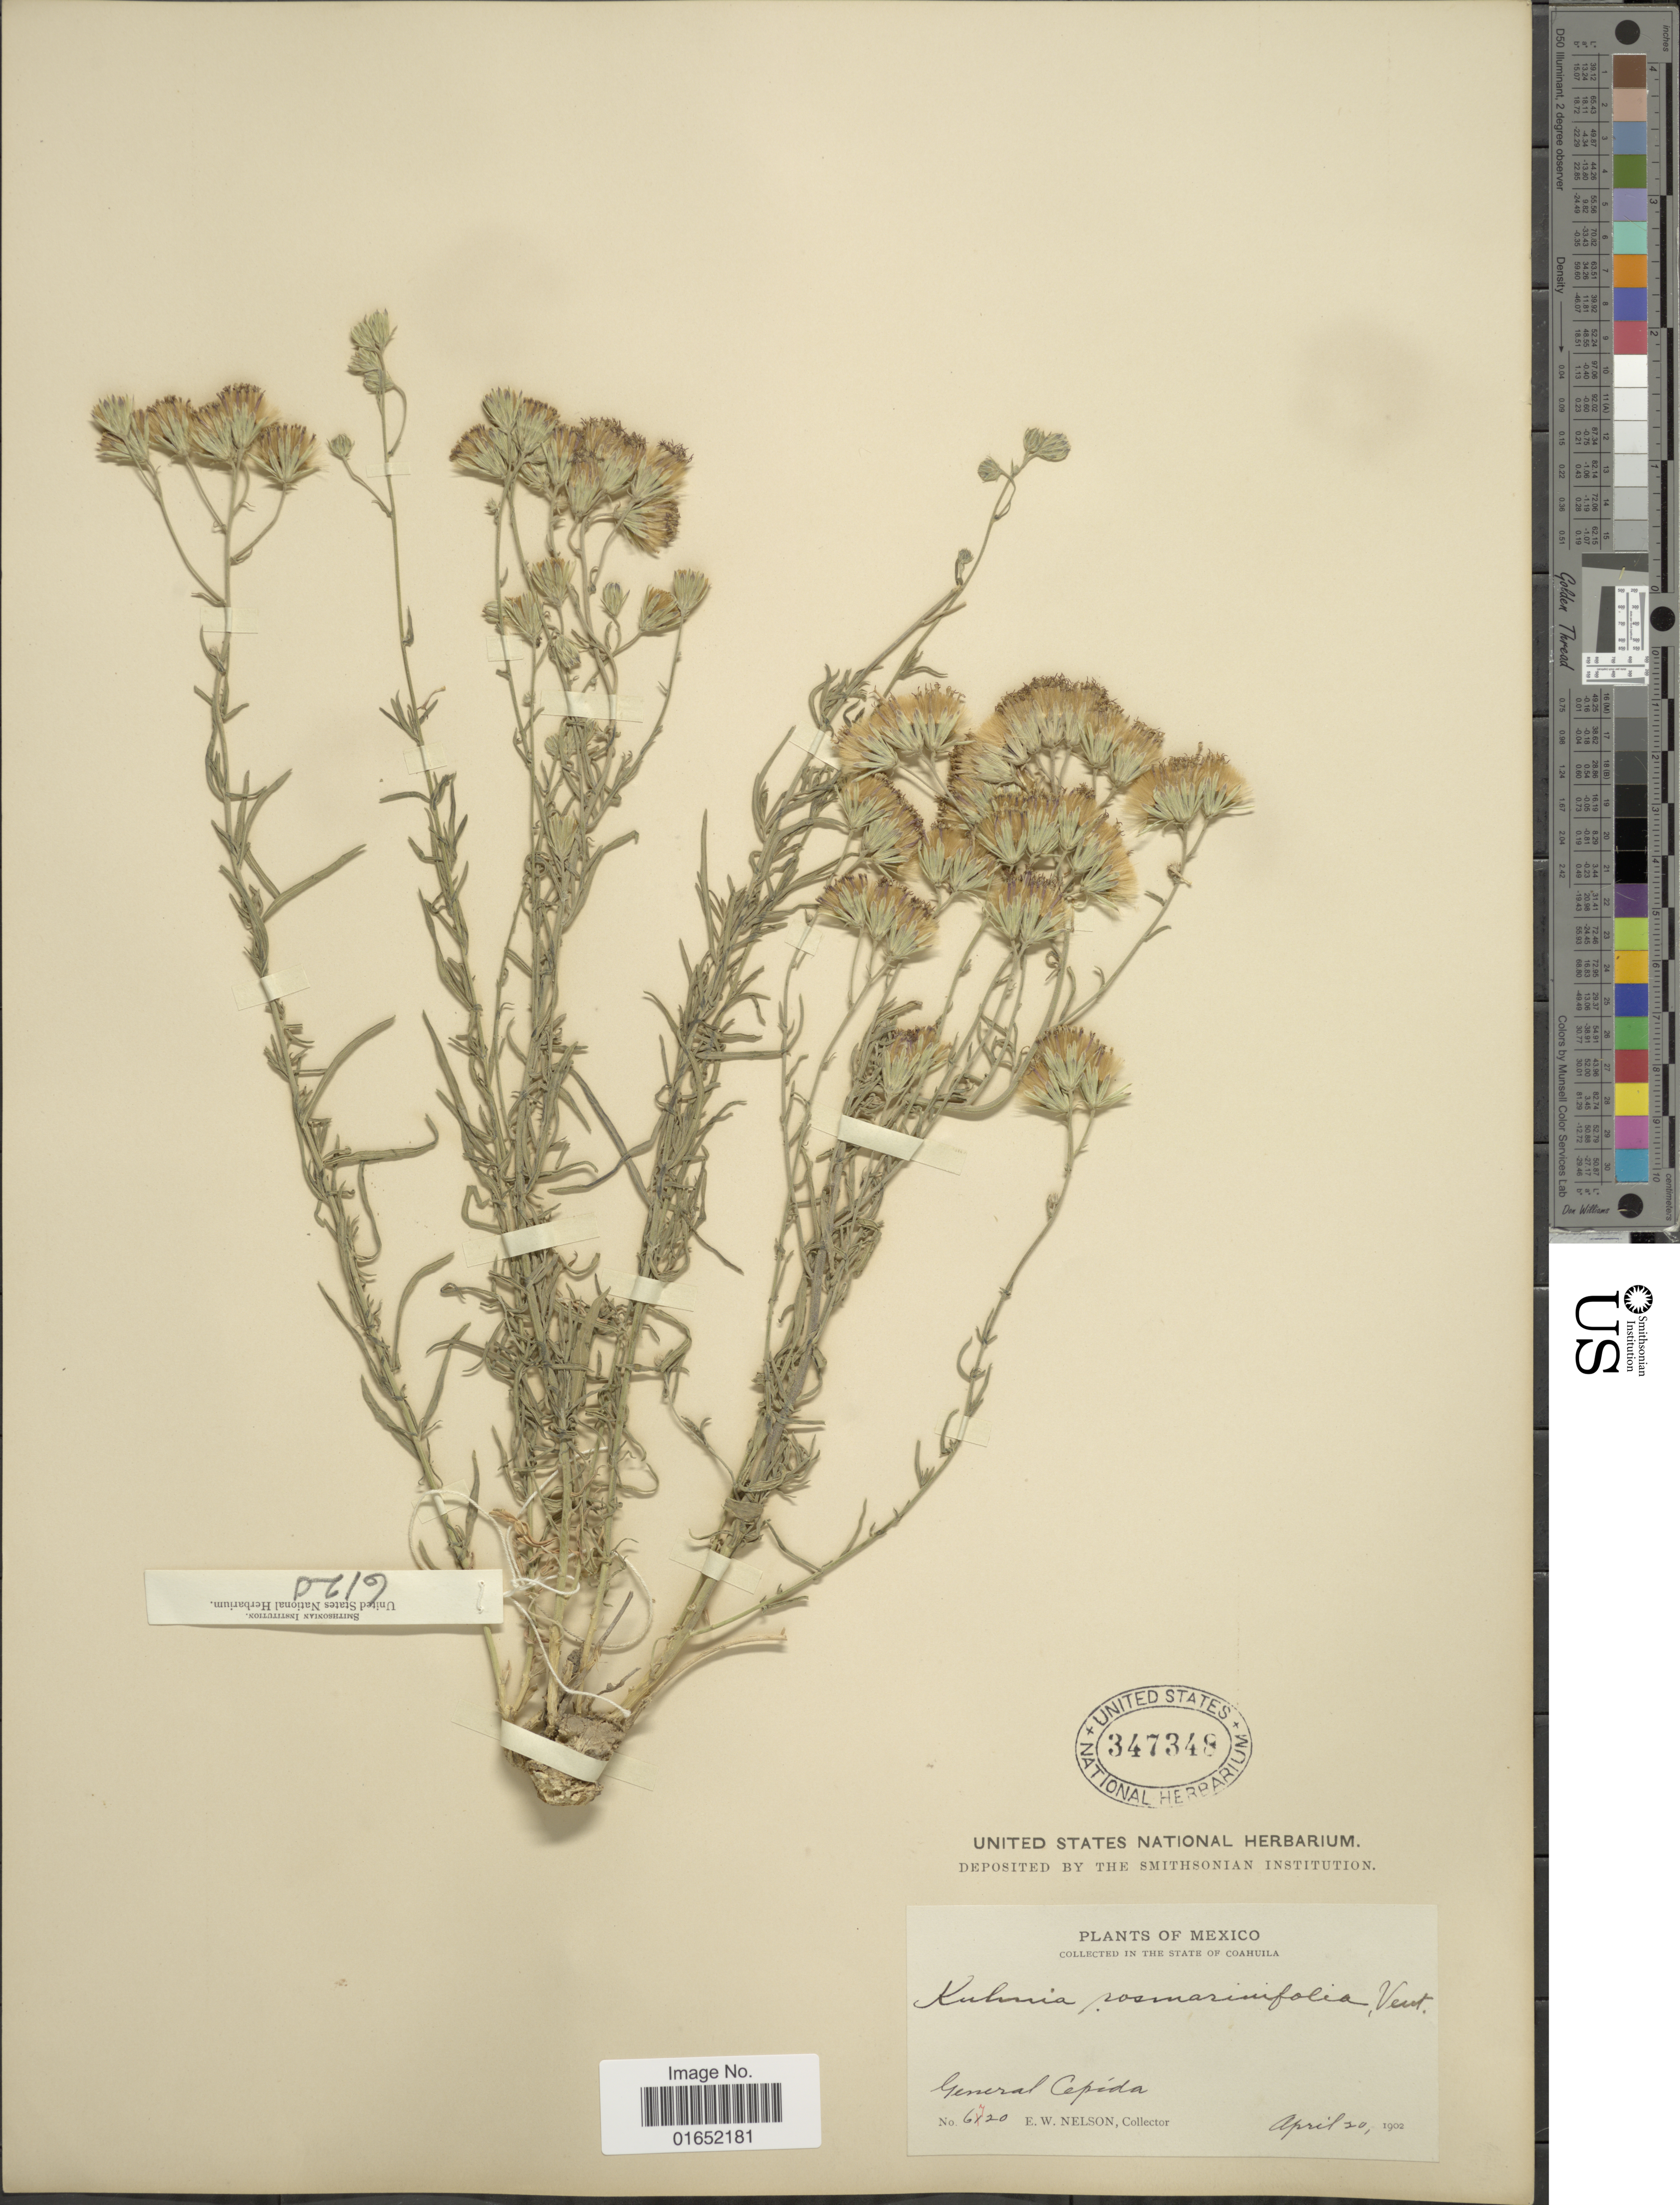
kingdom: Plantae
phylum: Tracheophyta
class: Magnoliopsida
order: Asterales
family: Asteraceae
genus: Brickellia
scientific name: Brickellia rosmarinifolia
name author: (Vent.) W.A. Weber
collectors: E. W. Nelson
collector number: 6720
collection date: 1902-04-20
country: Mexico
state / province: Coahuila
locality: General Cepida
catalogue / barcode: US 347348